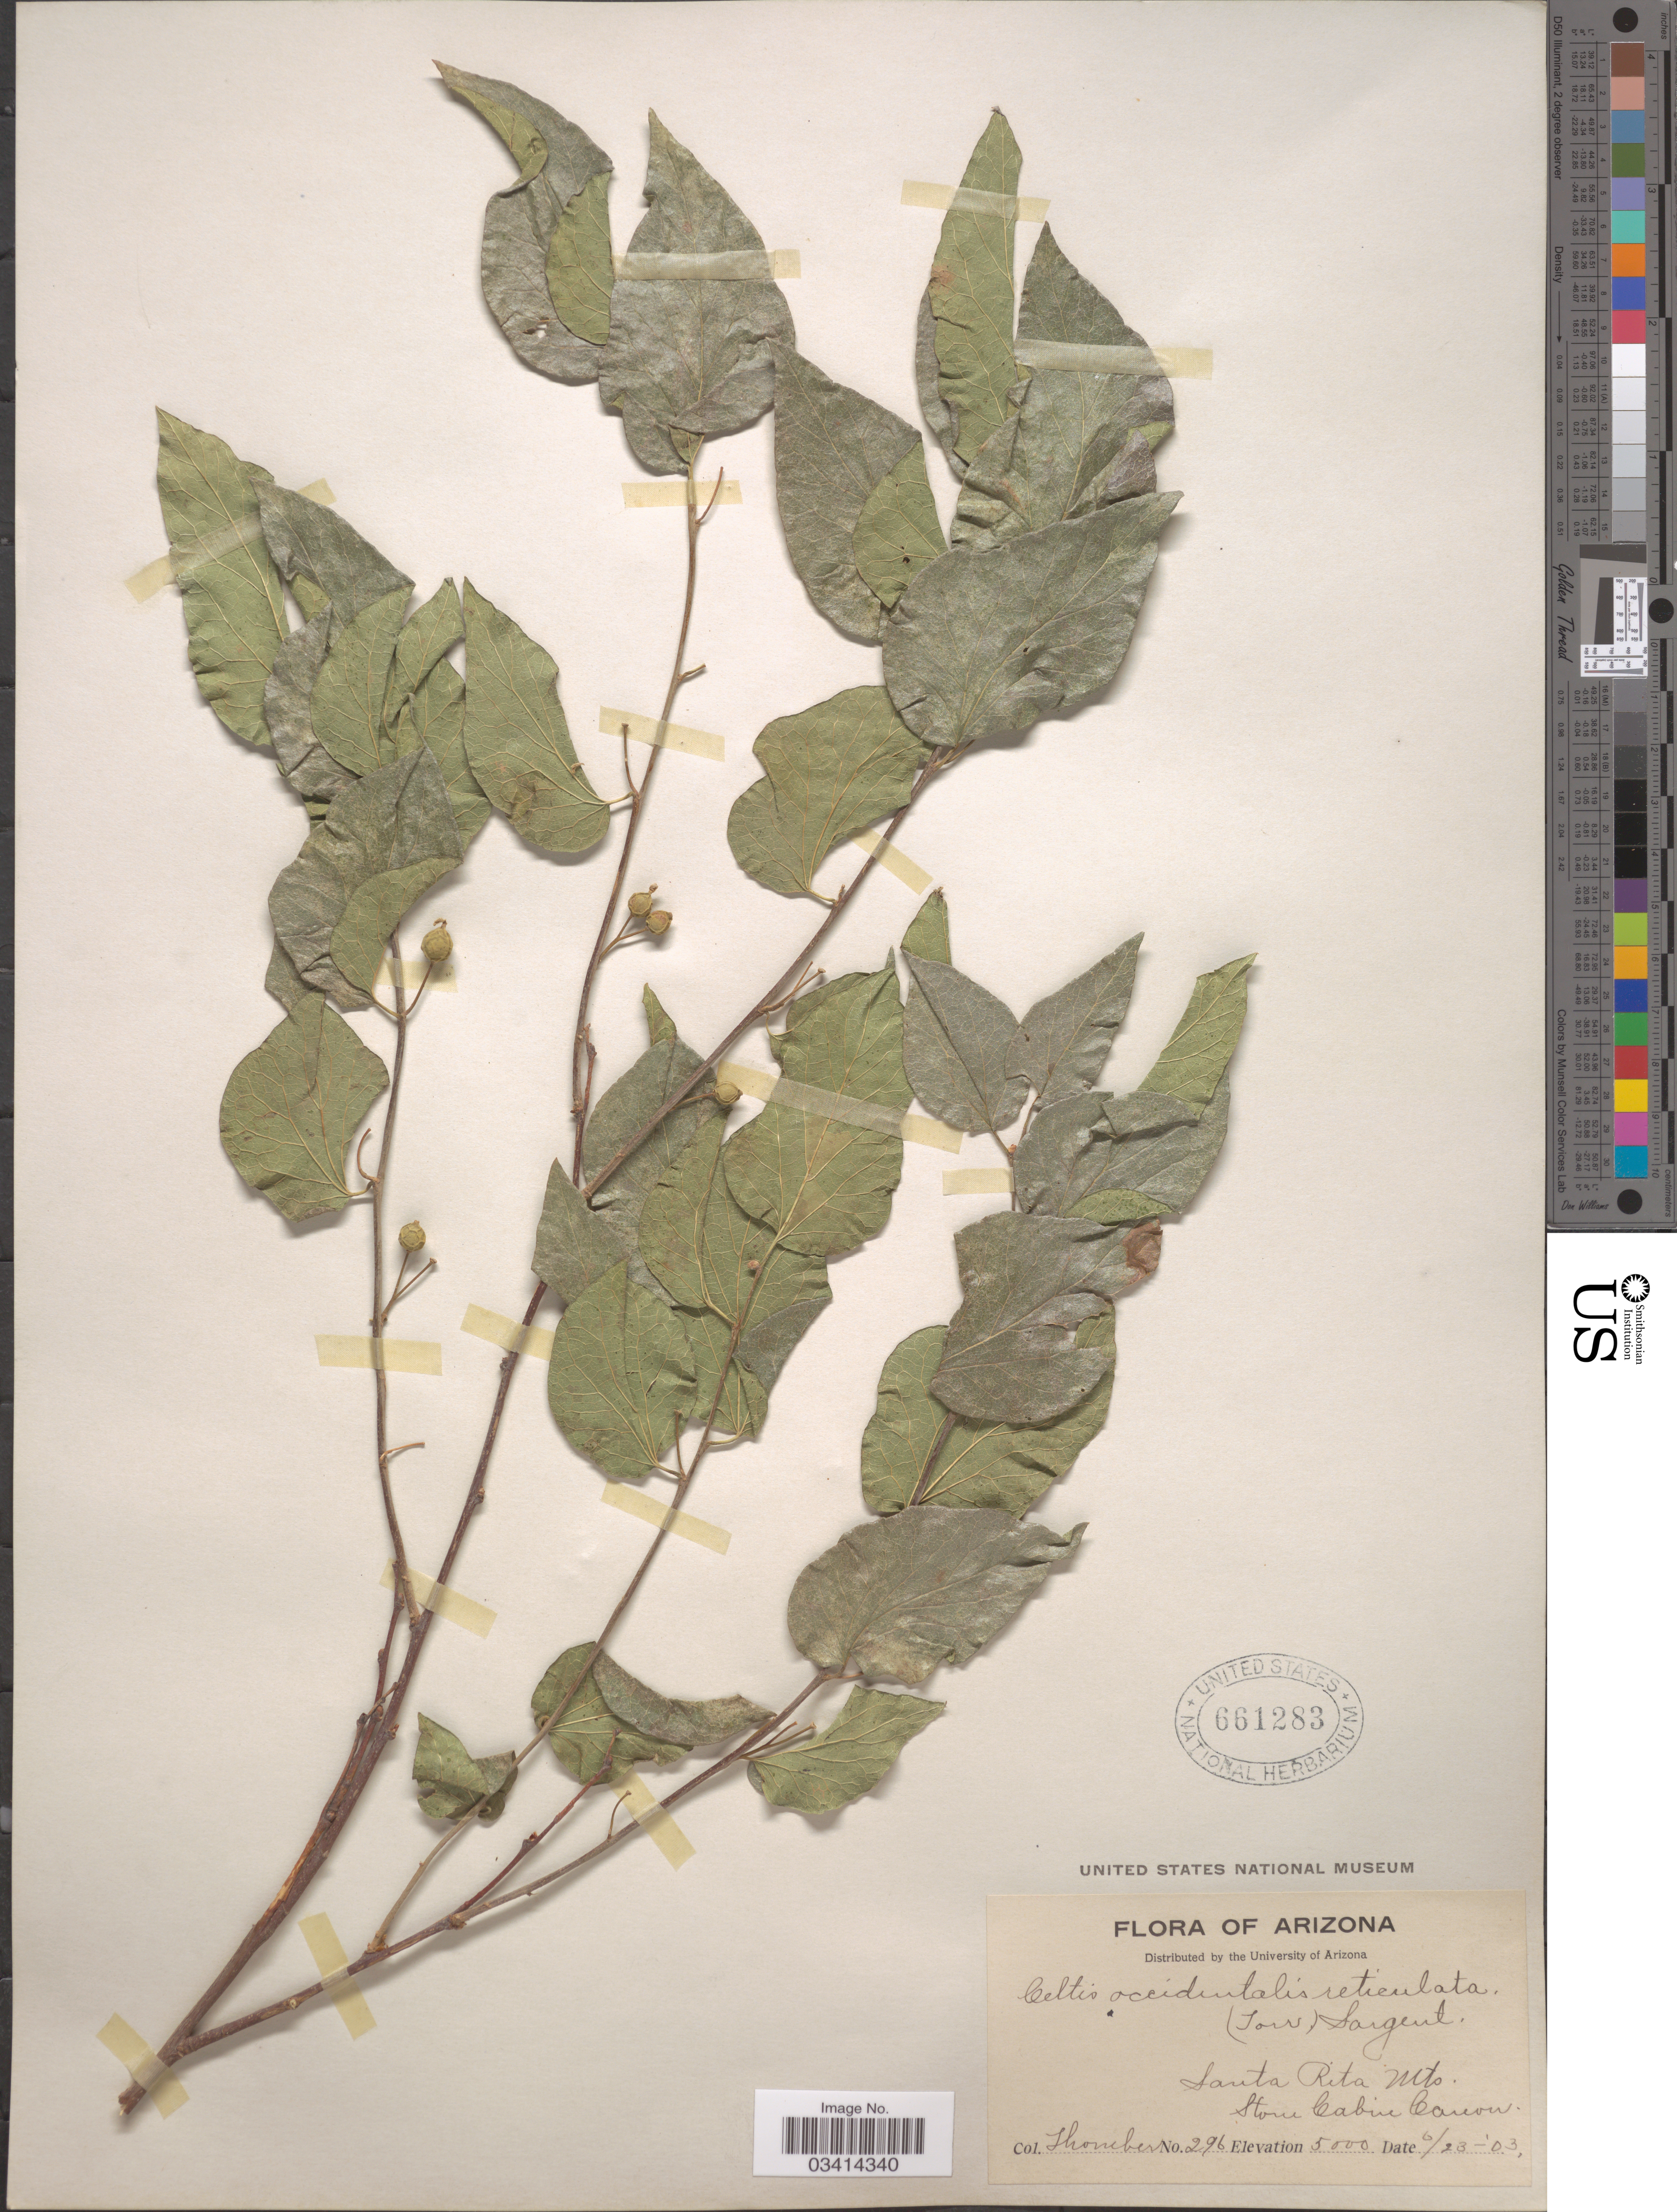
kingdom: Plantae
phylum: Tracheophyta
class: Magnoliopsida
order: Rosales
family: Cannabaceae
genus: Celtis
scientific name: Celtis reticulata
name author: Torr.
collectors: J. Thornber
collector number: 296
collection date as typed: Transcribed d/m/y: 23/6/3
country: United States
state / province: Arizona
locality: Santa Rita Mts. Stone Cabin Canon.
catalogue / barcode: US 661283